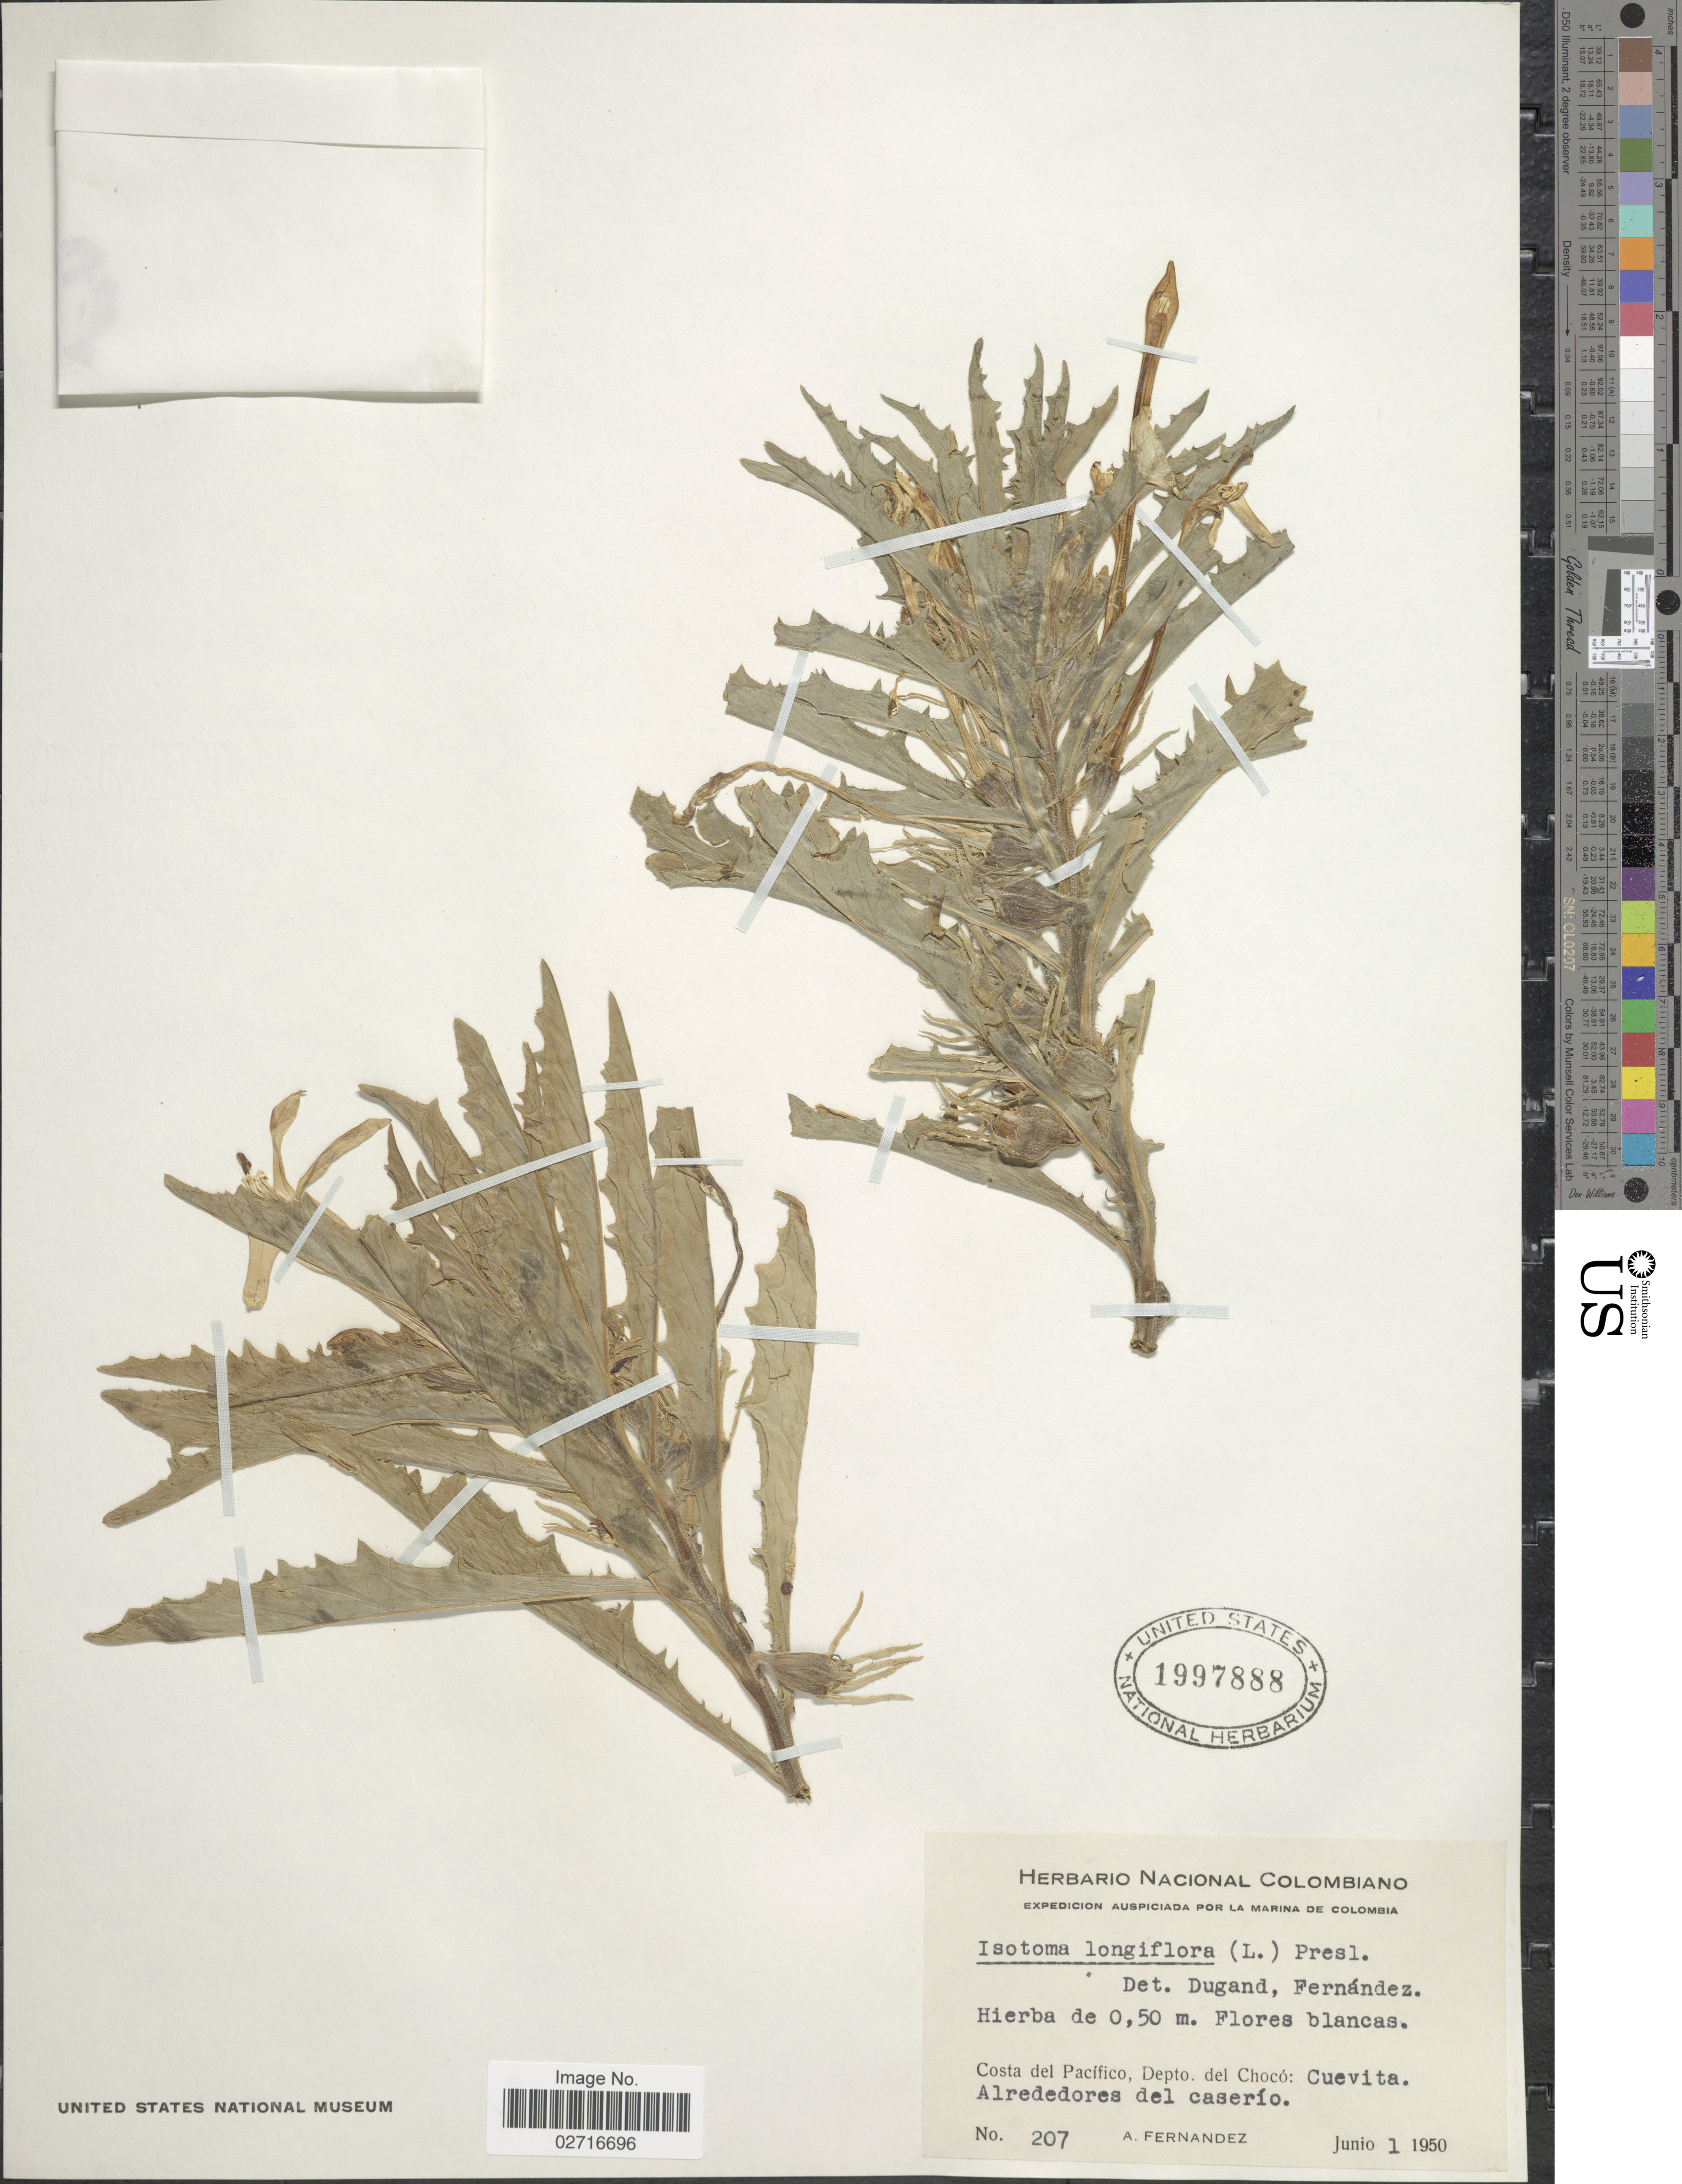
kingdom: Plantae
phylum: Tracheophyta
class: Magnoliopsida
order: Asterales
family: Campanulaceae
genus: Hippobroma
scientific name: Hippobroma longiflora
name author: (L.) G. Don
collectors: A. Fernandez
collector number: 207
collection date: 1950-06-01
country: Colombia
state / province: Chocó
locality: Costa del Pacifico, Cuevita, Alrededores del caserio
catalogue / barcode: US 1997888